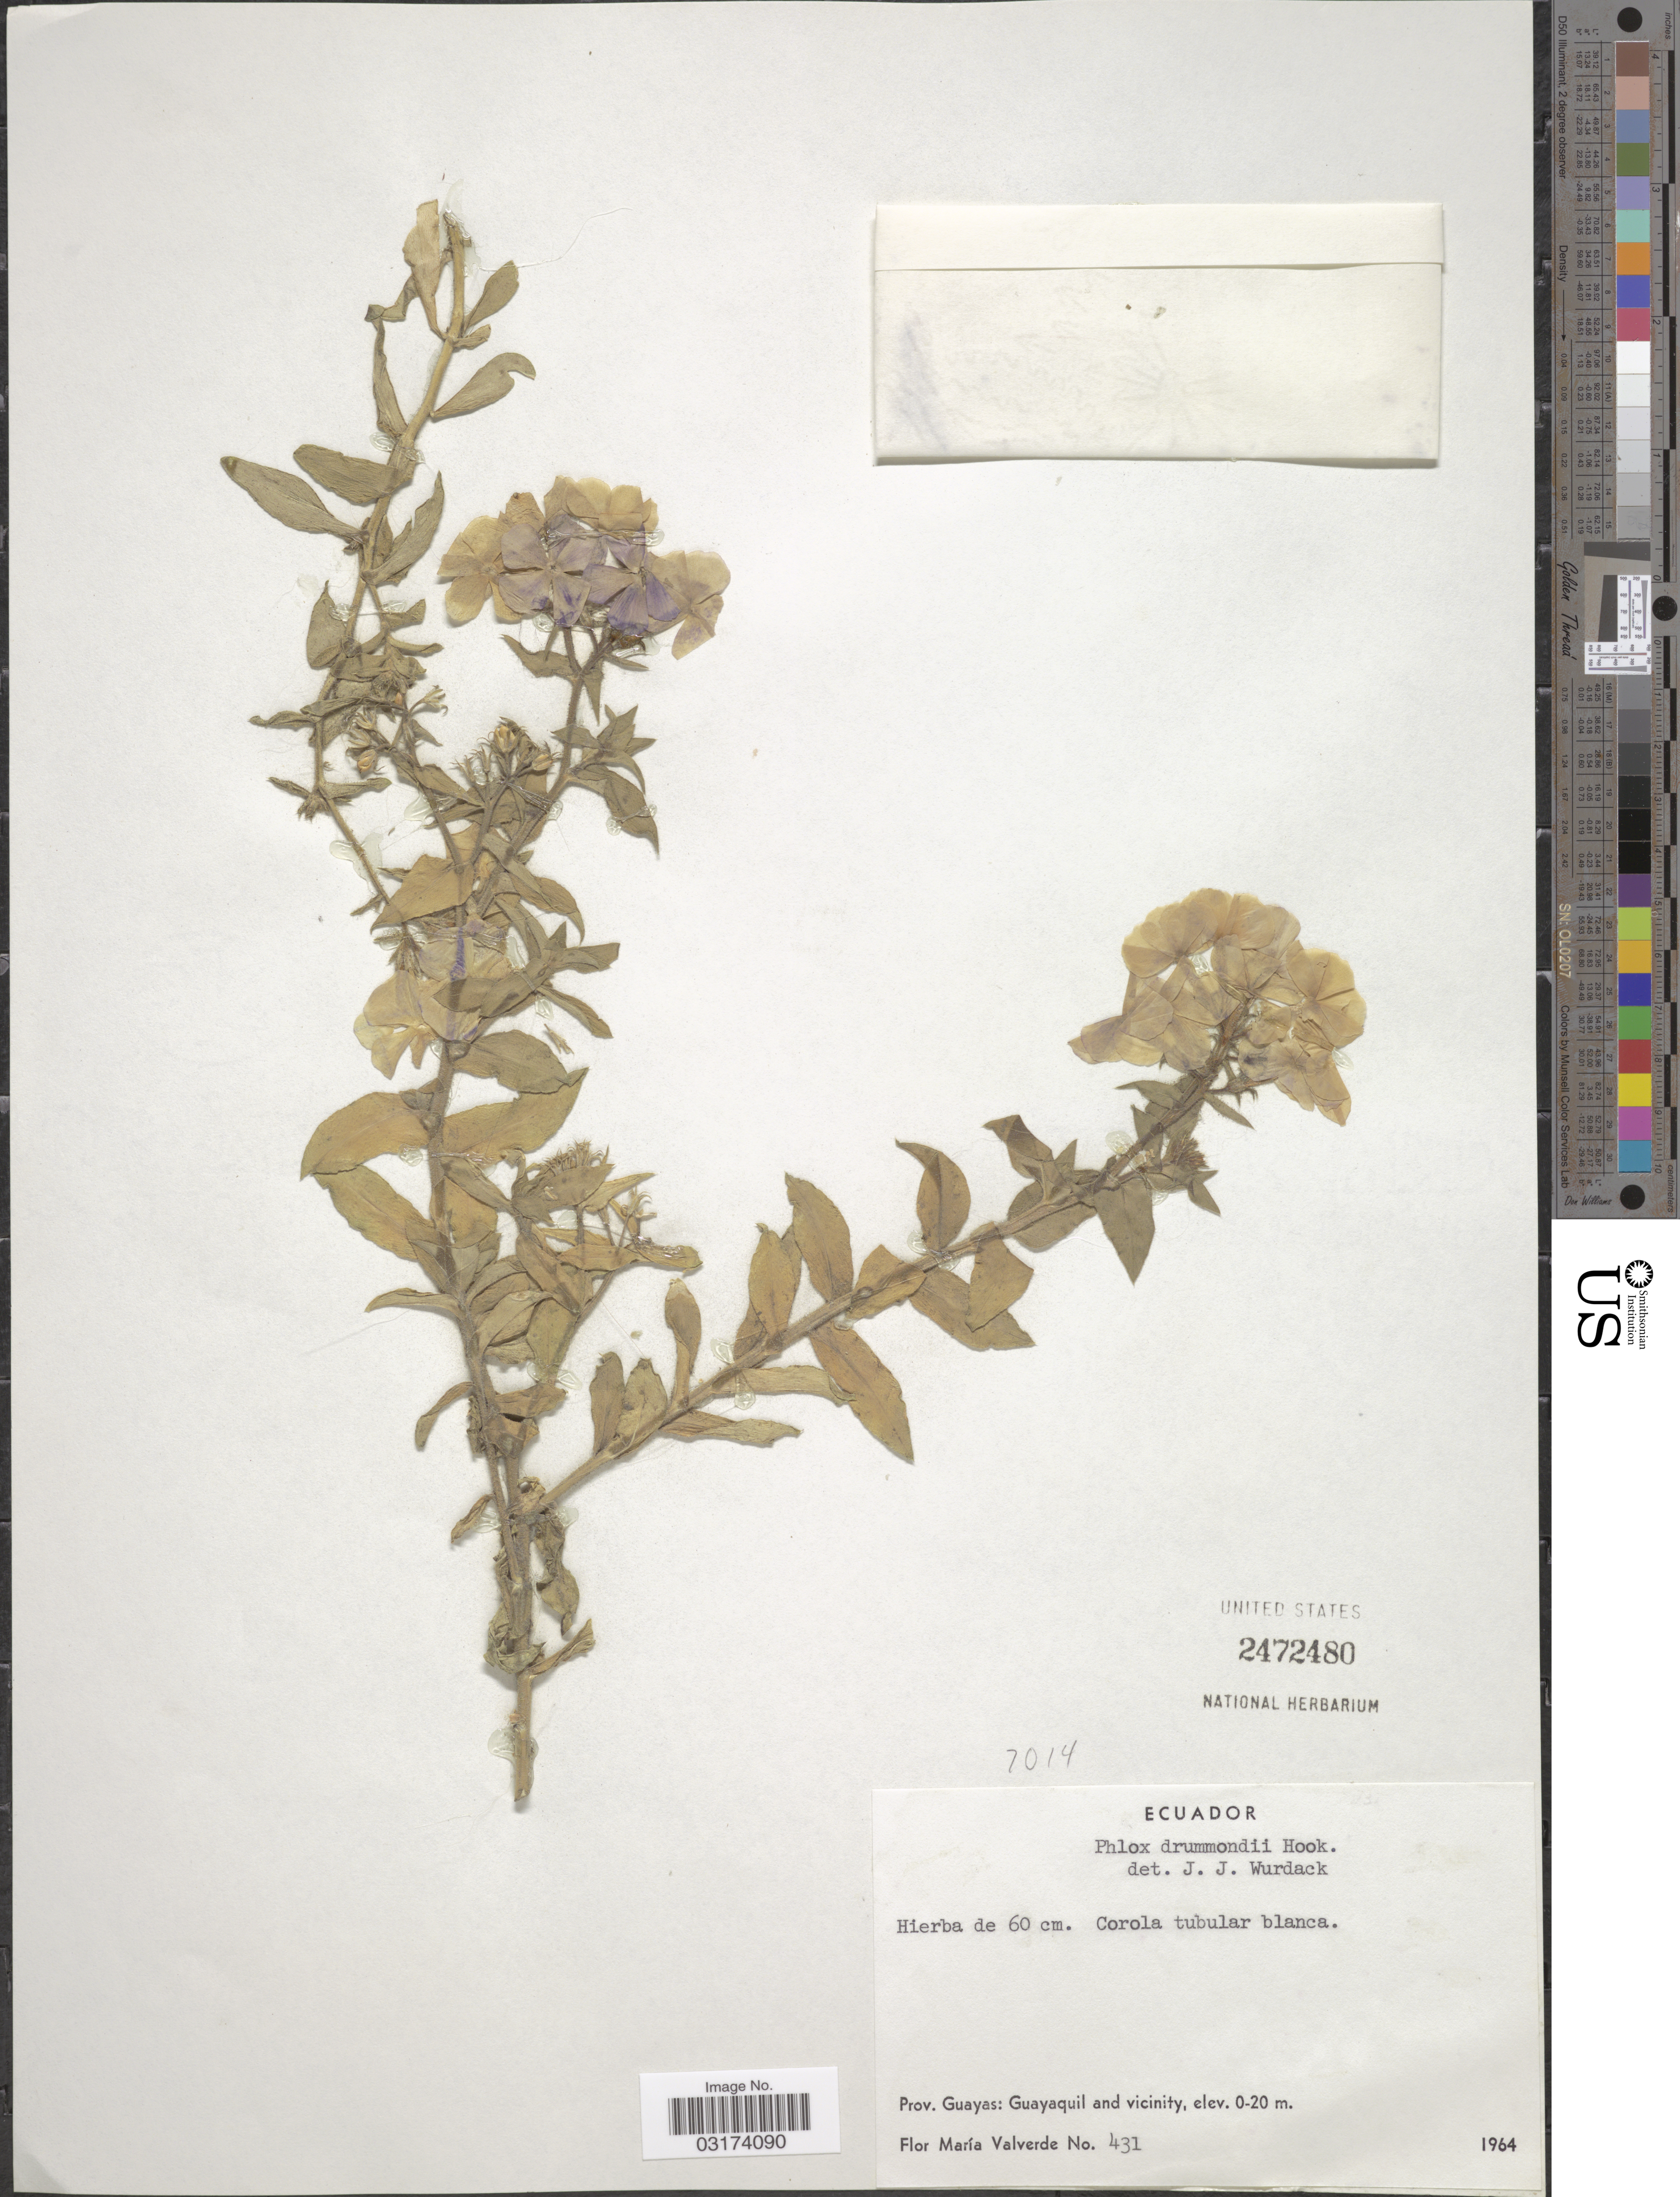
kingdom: Plantae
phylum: Tracheophyta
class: Magnoliopsida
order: Ericales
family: Polemoniaceae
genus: Phlox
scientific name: Phlox drummondii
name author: Hook.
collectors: F. M. Valverde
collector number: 431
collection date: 1964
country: Ecuador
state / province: Guayas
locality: Guayaquil and vicinity.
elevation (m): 0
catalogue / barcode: US 2472480